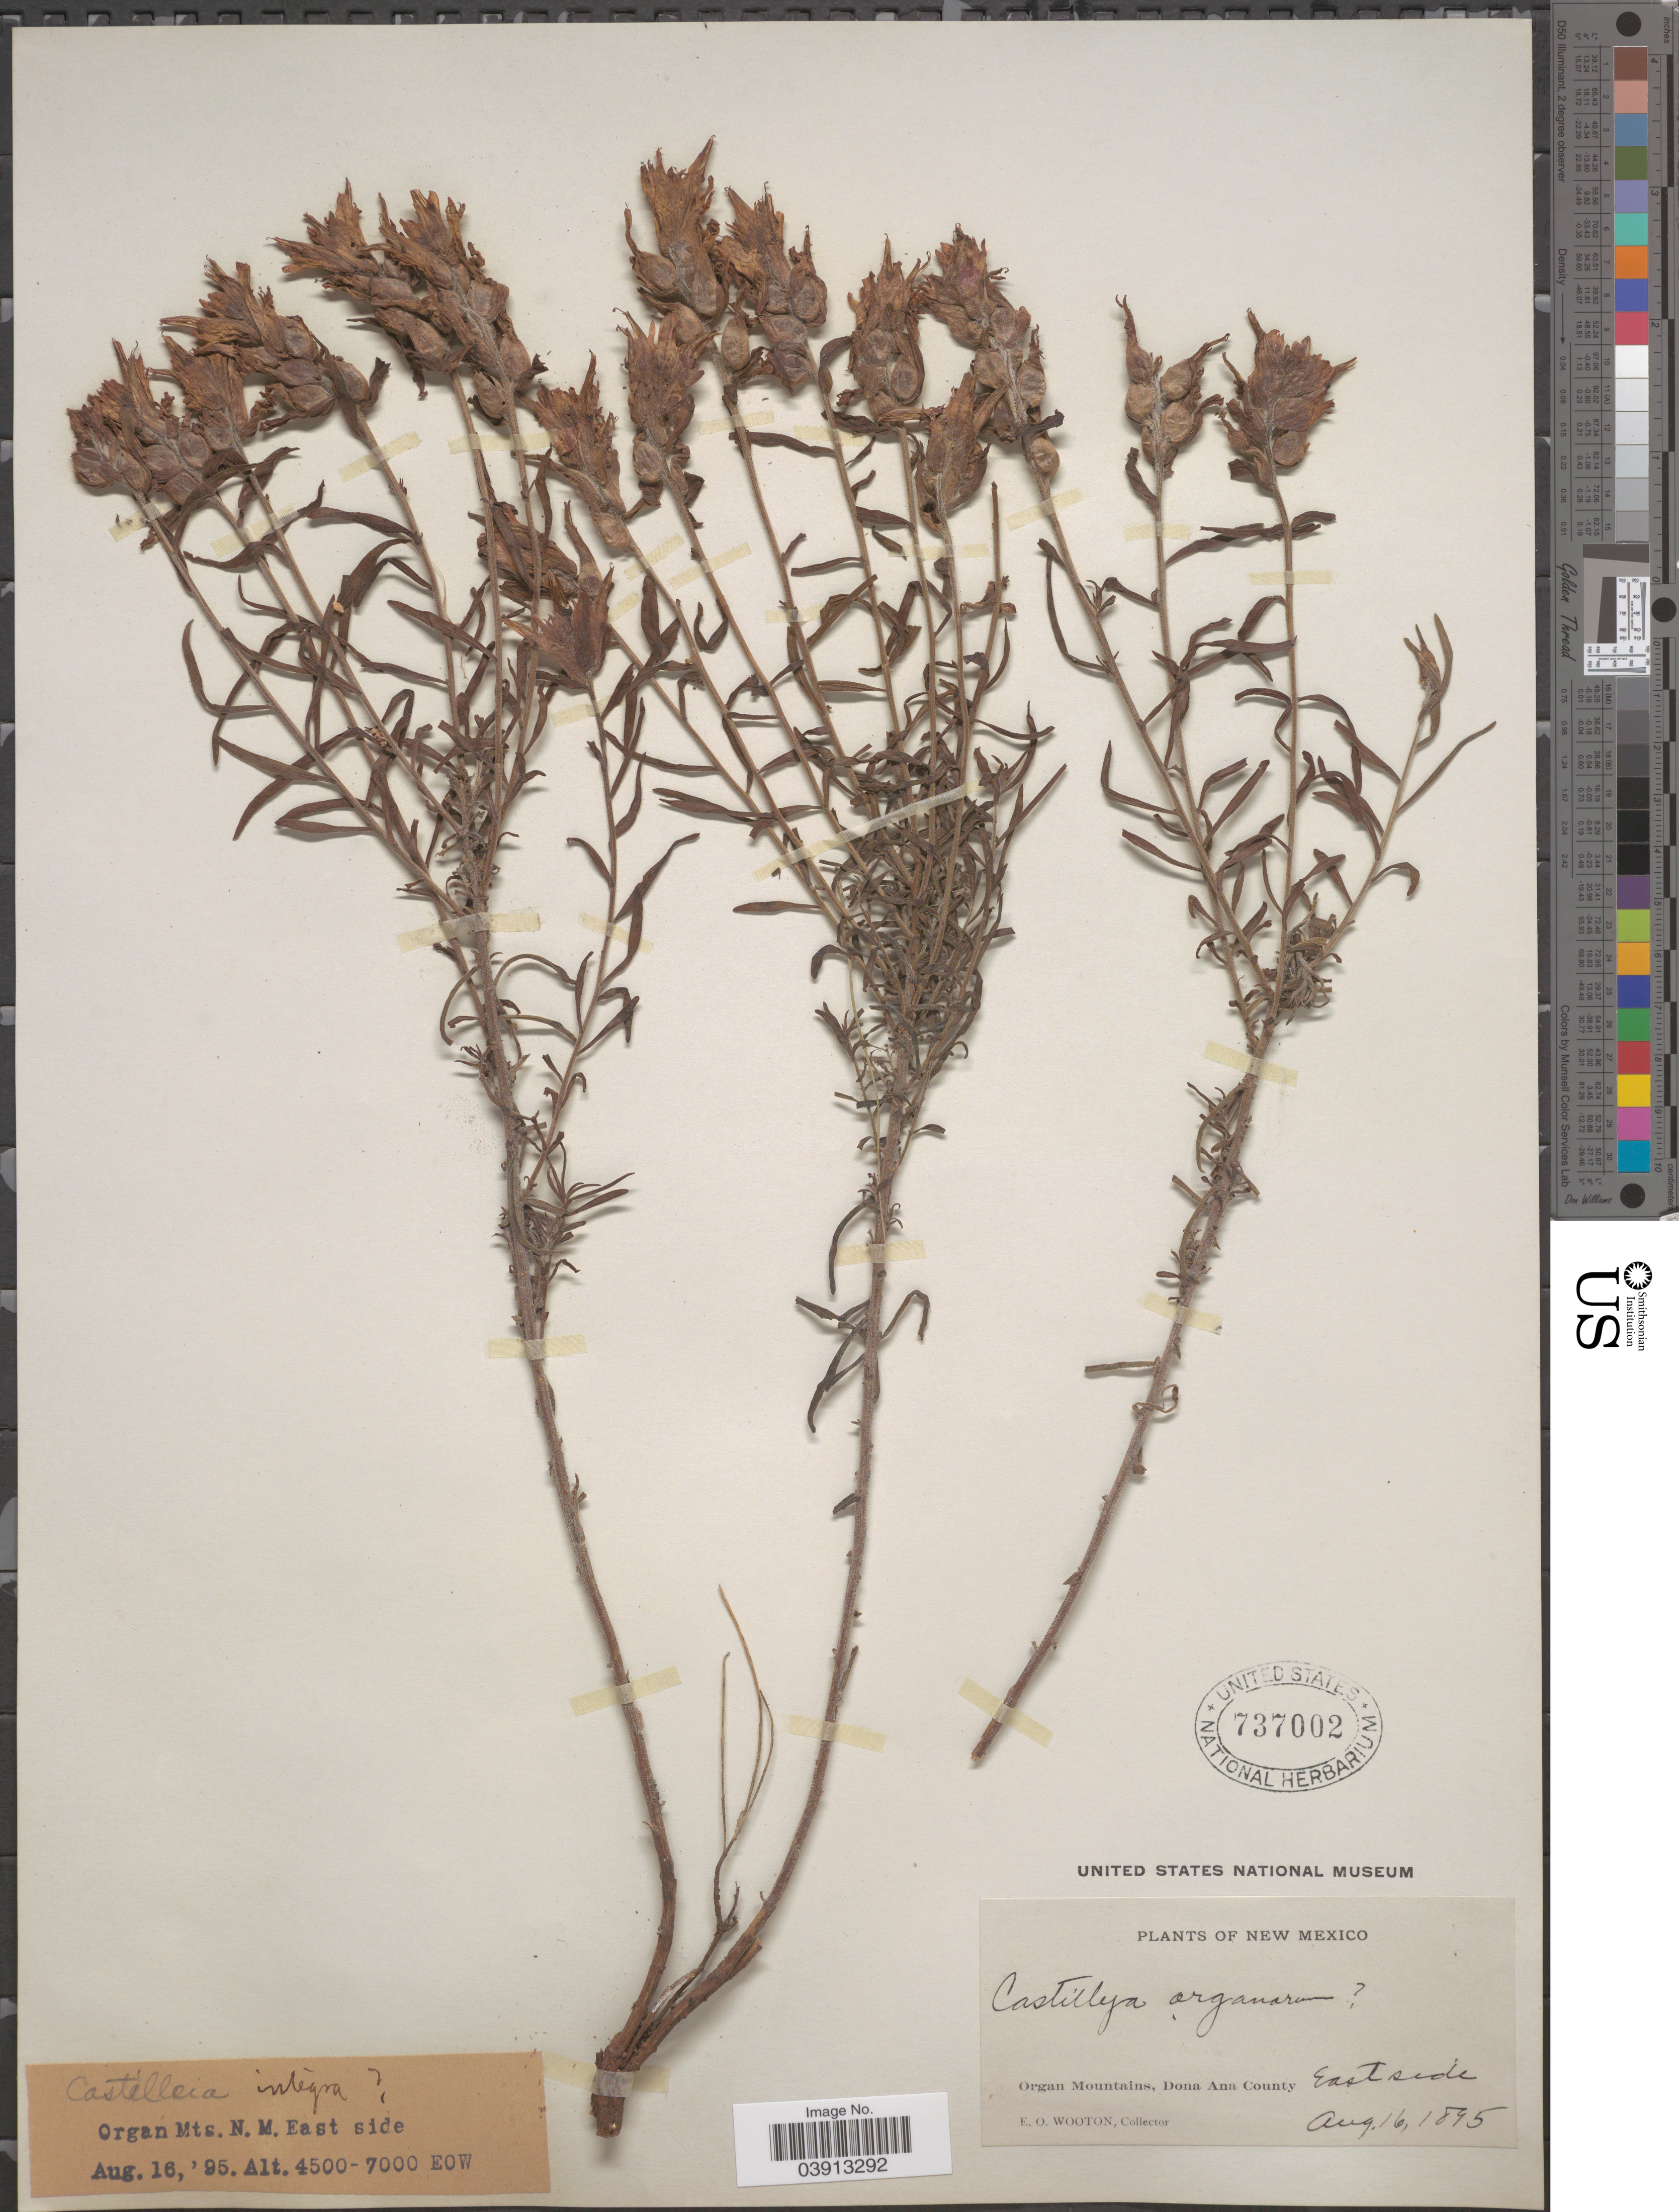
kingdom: Plantae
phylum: Tracheophyta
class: Magnoliopsida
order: Lamiales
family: Orobanchaceae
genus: Castilleja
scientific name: Castilleja organorum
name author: Standl.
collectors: E. O. Wooton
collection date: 1895-08-16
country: United States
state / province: New Mexico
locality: Organ Mts. East side. Organ Mountains, Dona Ana County. East side.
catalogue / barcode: US 737002